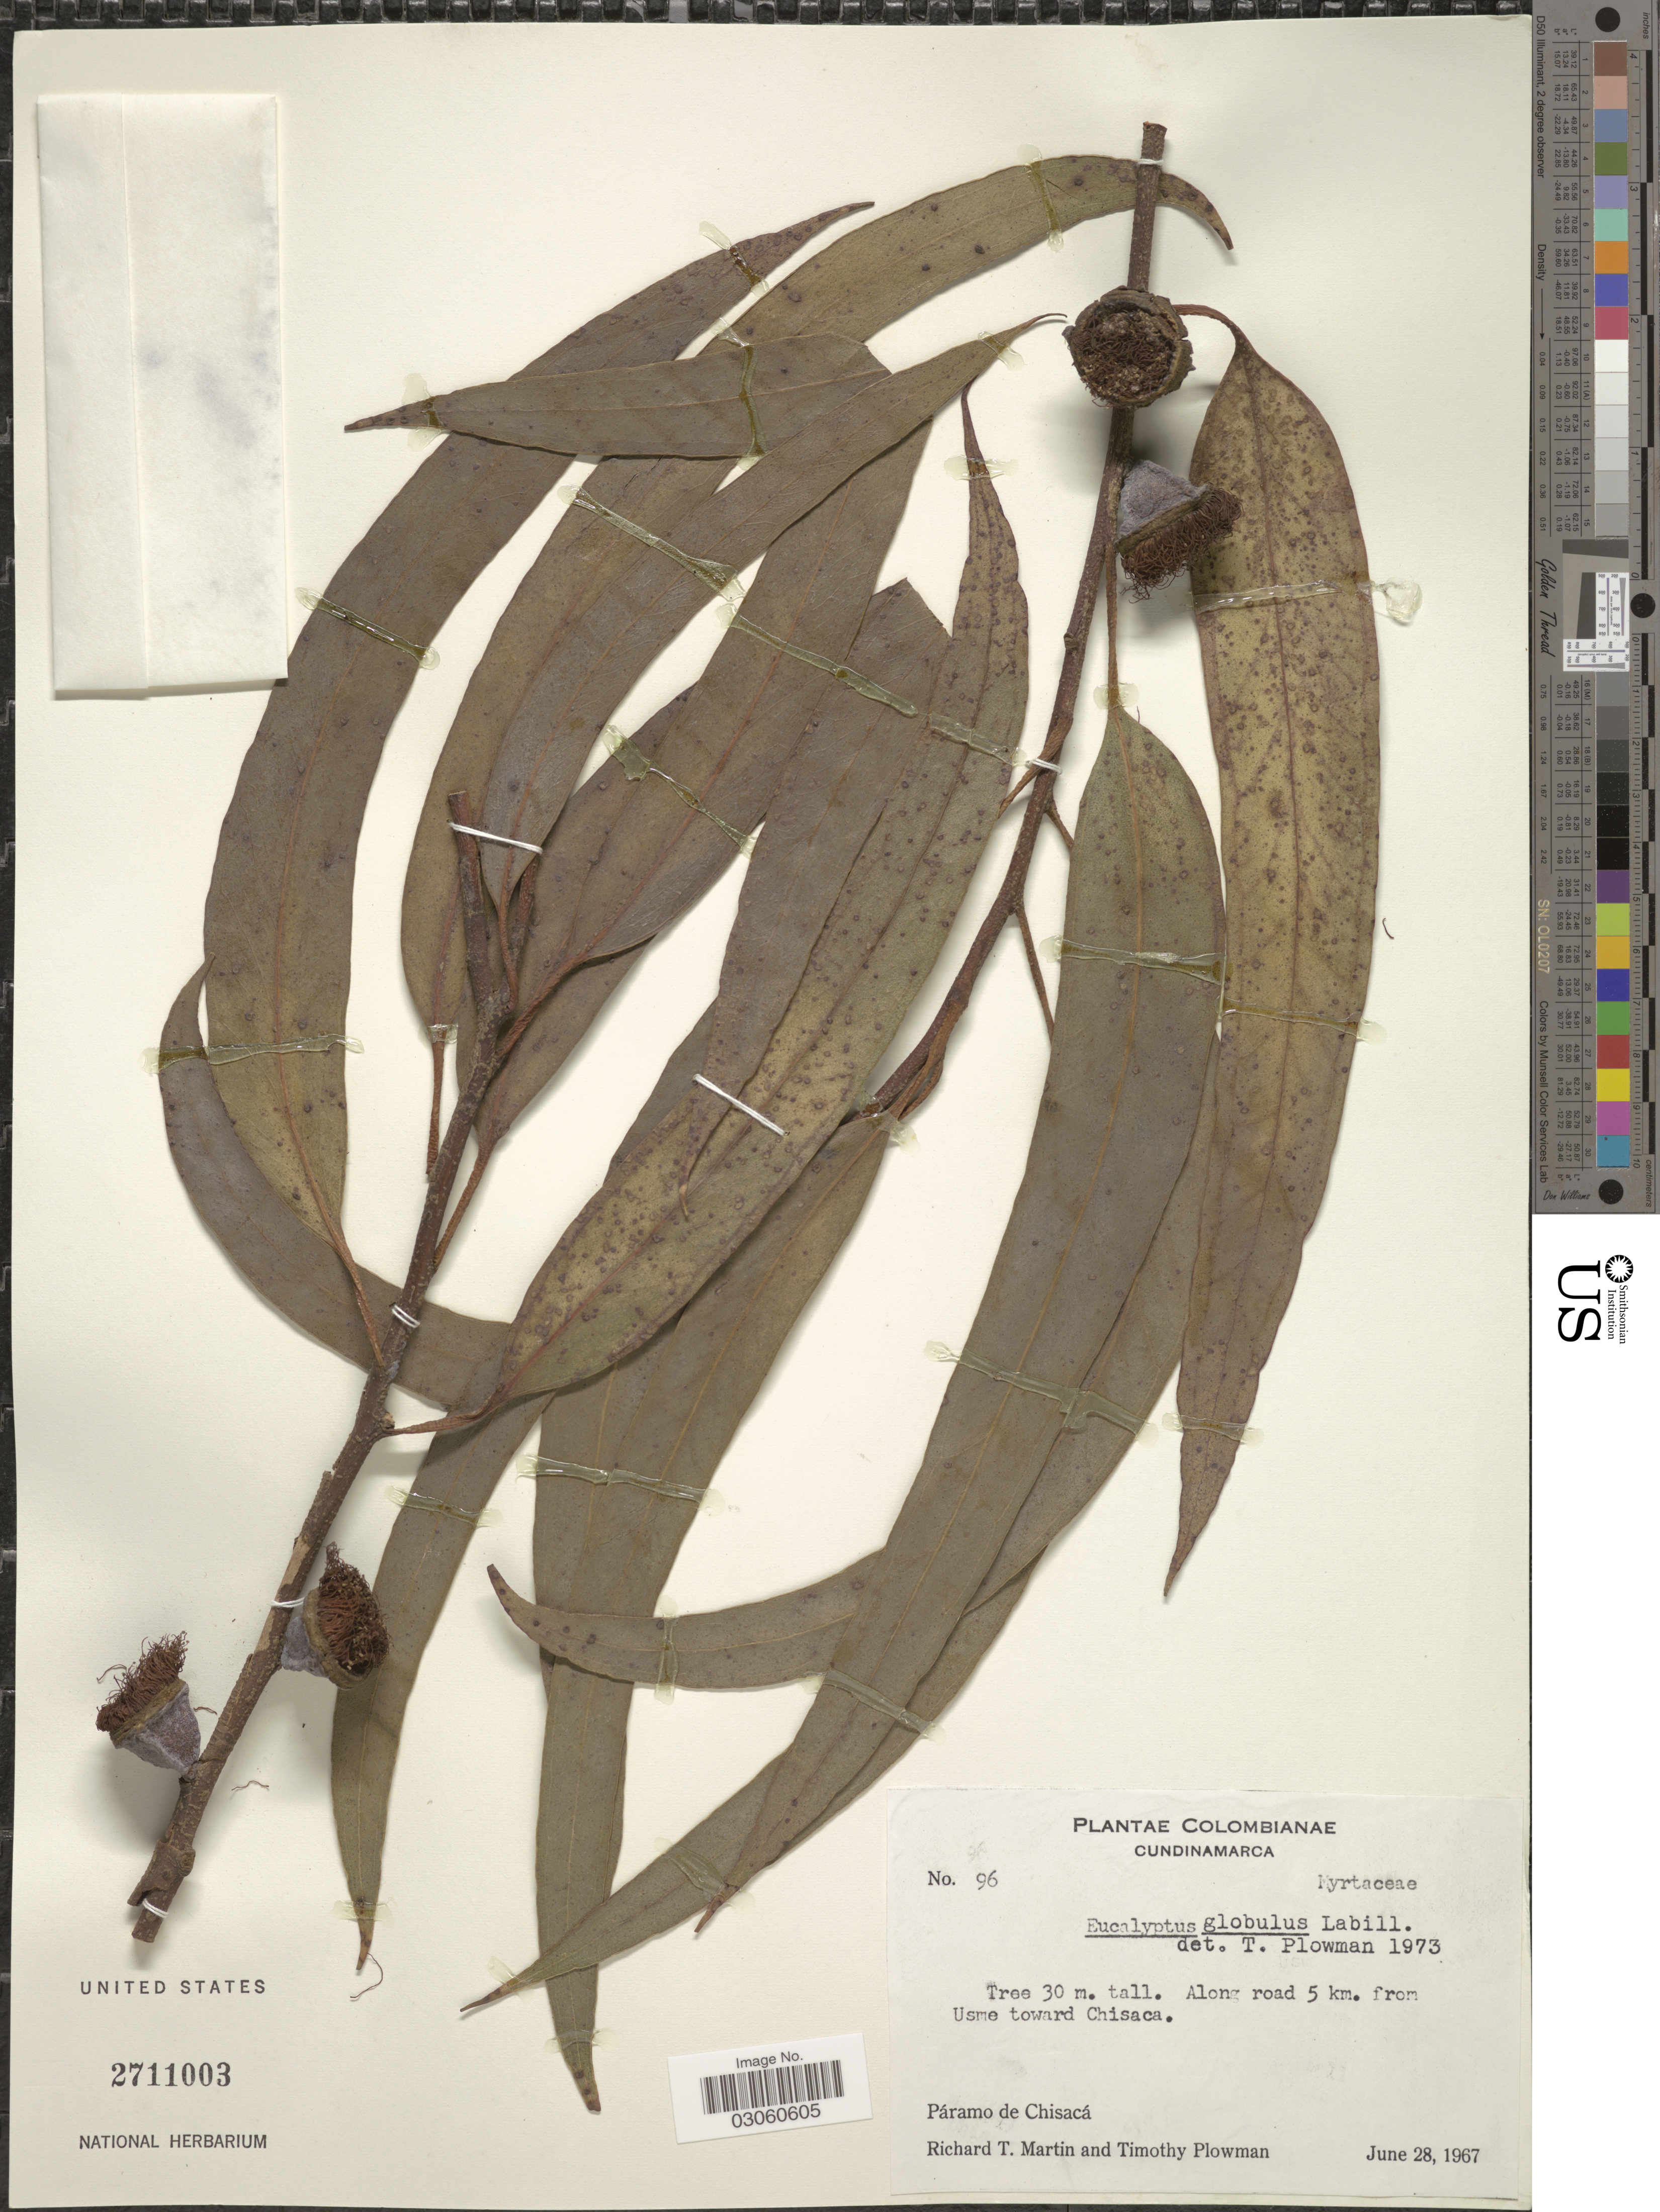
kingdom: Plantae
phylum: Tracheophyta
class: Magnoliopsida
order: Myrtales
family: Myrtaceae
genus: Eucalyptus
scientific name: Eucalyptus globulus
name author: Labill.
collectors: R. T. Martin & T. Plowman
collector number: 96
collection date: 1967-06-28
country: Colombia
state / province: Cundinamarca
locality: Along road 5 km. from Usme toward Chisaca. Páramo de Chisacá.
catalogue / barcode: US 2711003